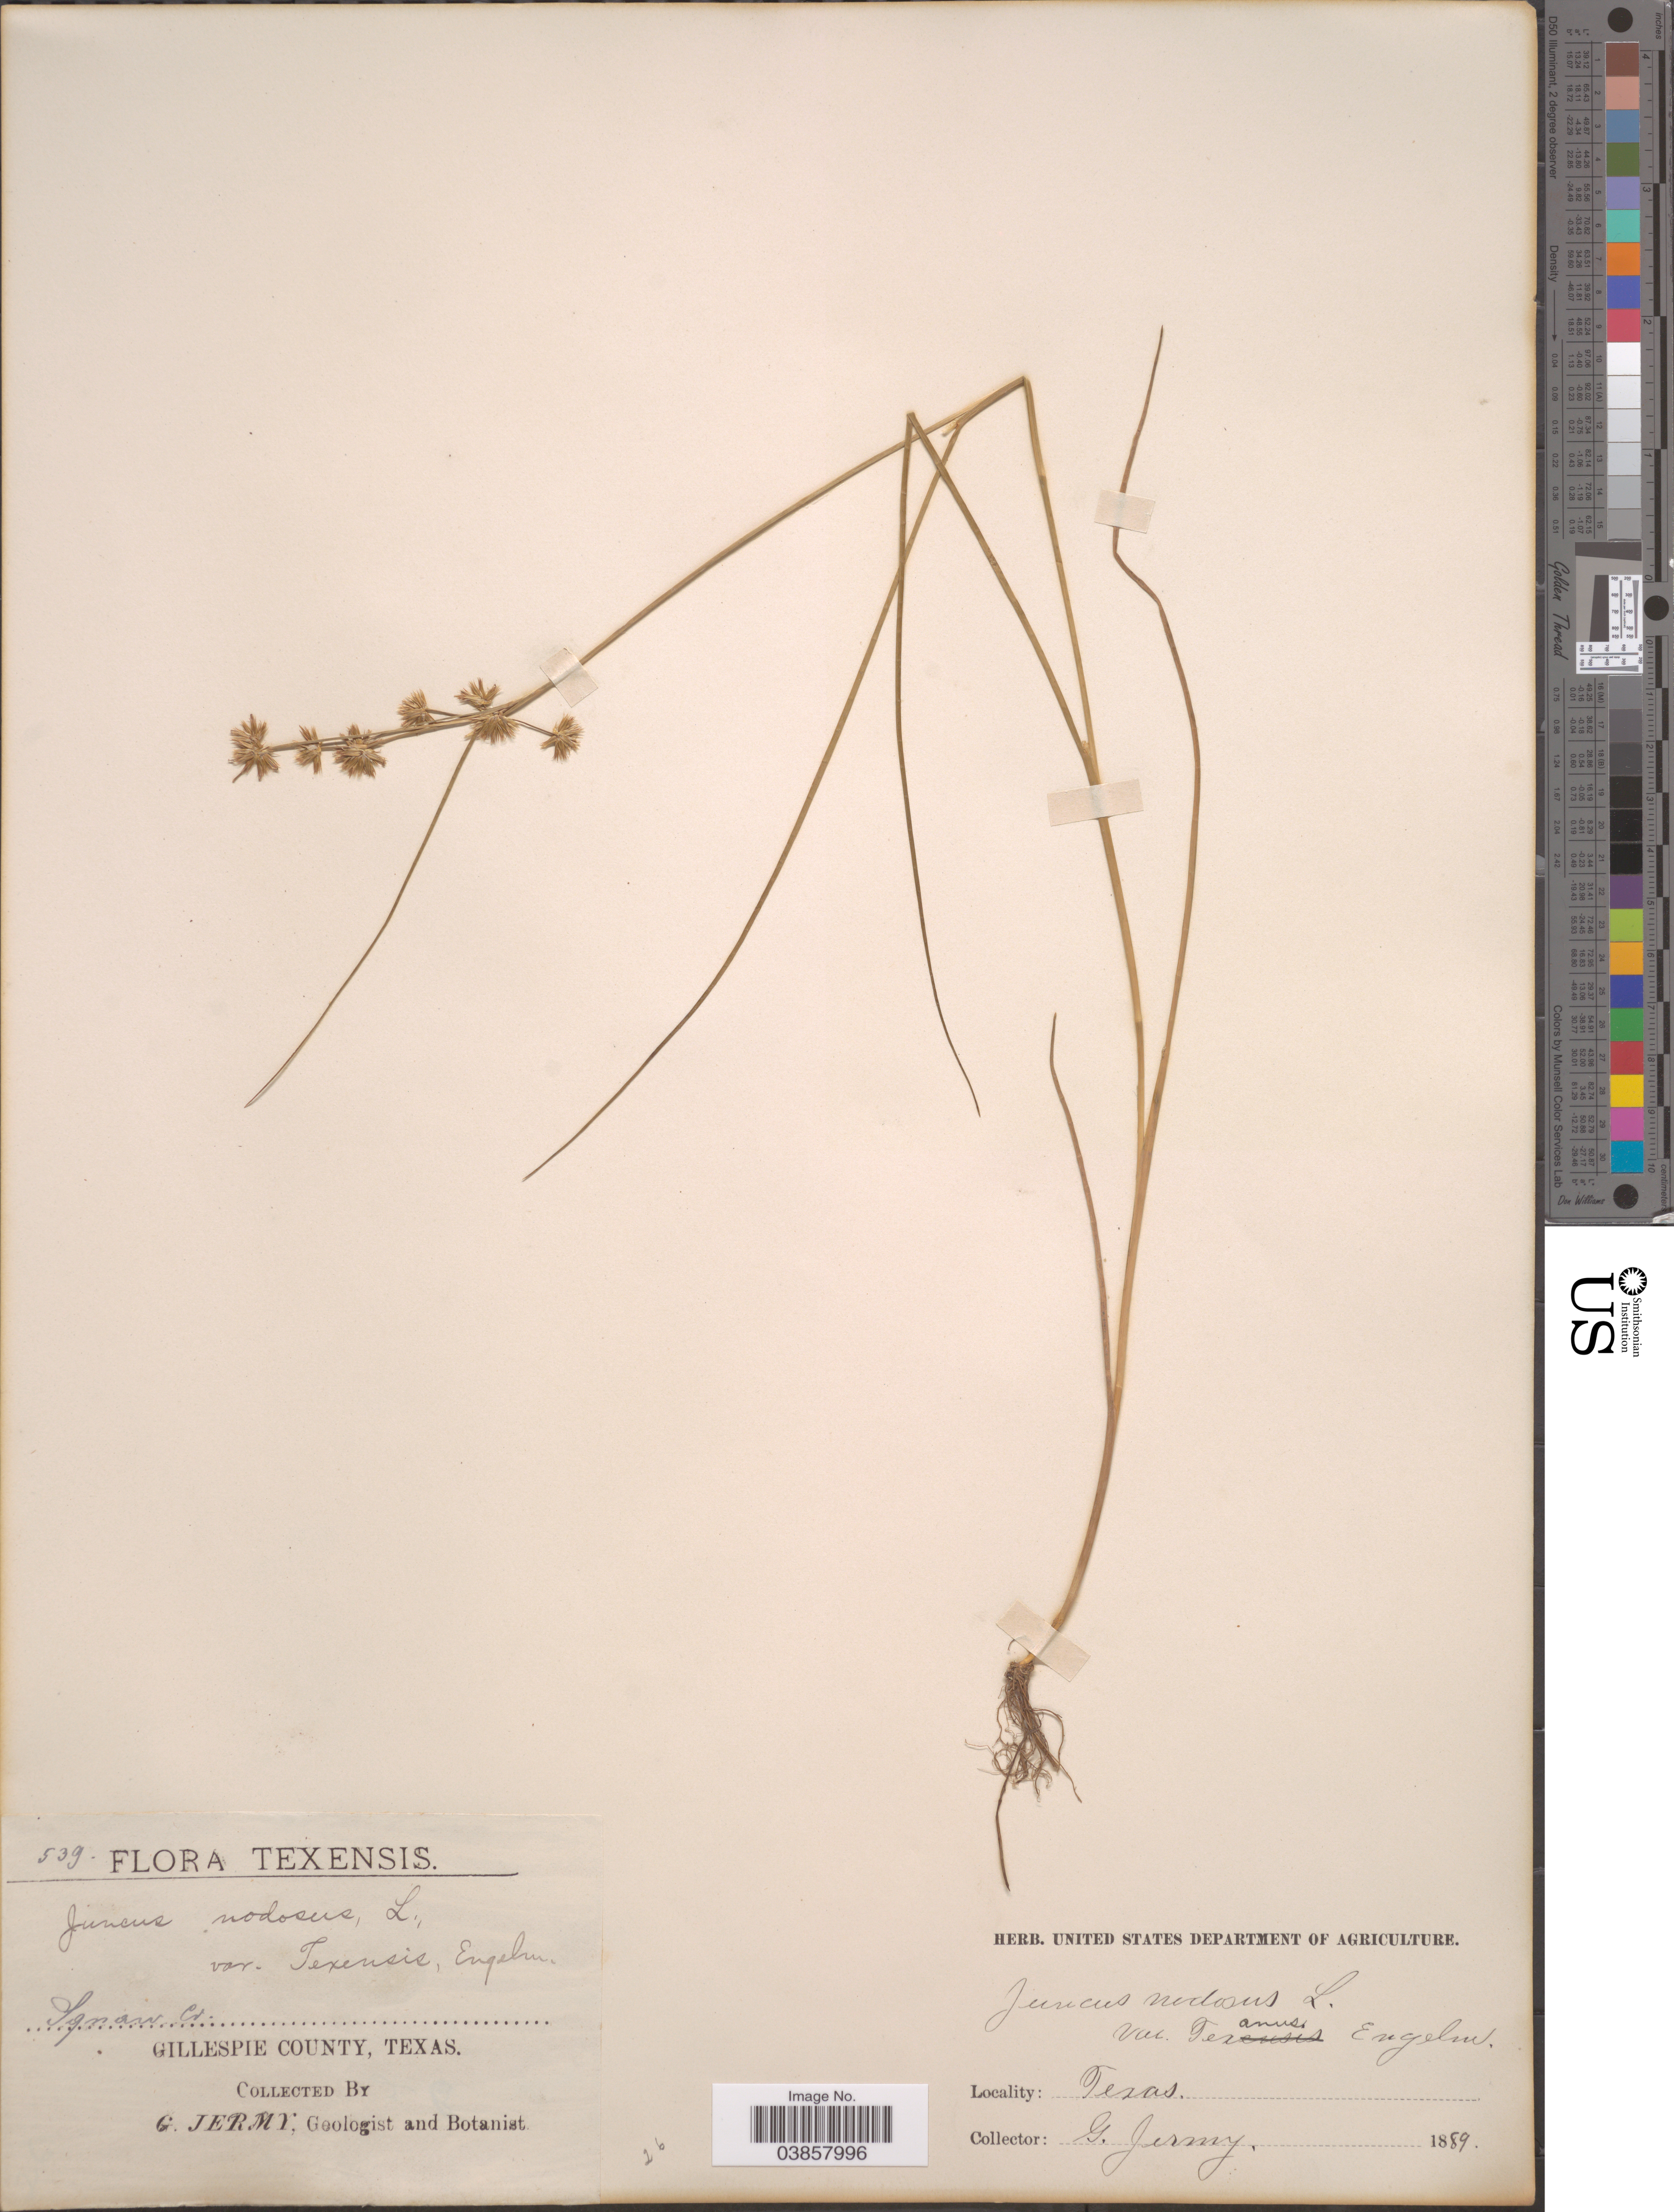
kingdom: Plantae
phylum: Tracheophyta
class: Liliopsida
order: Poales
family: Juncaceae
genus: Juncus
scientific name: Juncus texanus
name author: (Engelm.) Coville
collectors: G. Jermy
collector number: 539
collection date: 1889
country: United States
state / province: Texas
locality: Squaw Cr. Gillespie County.